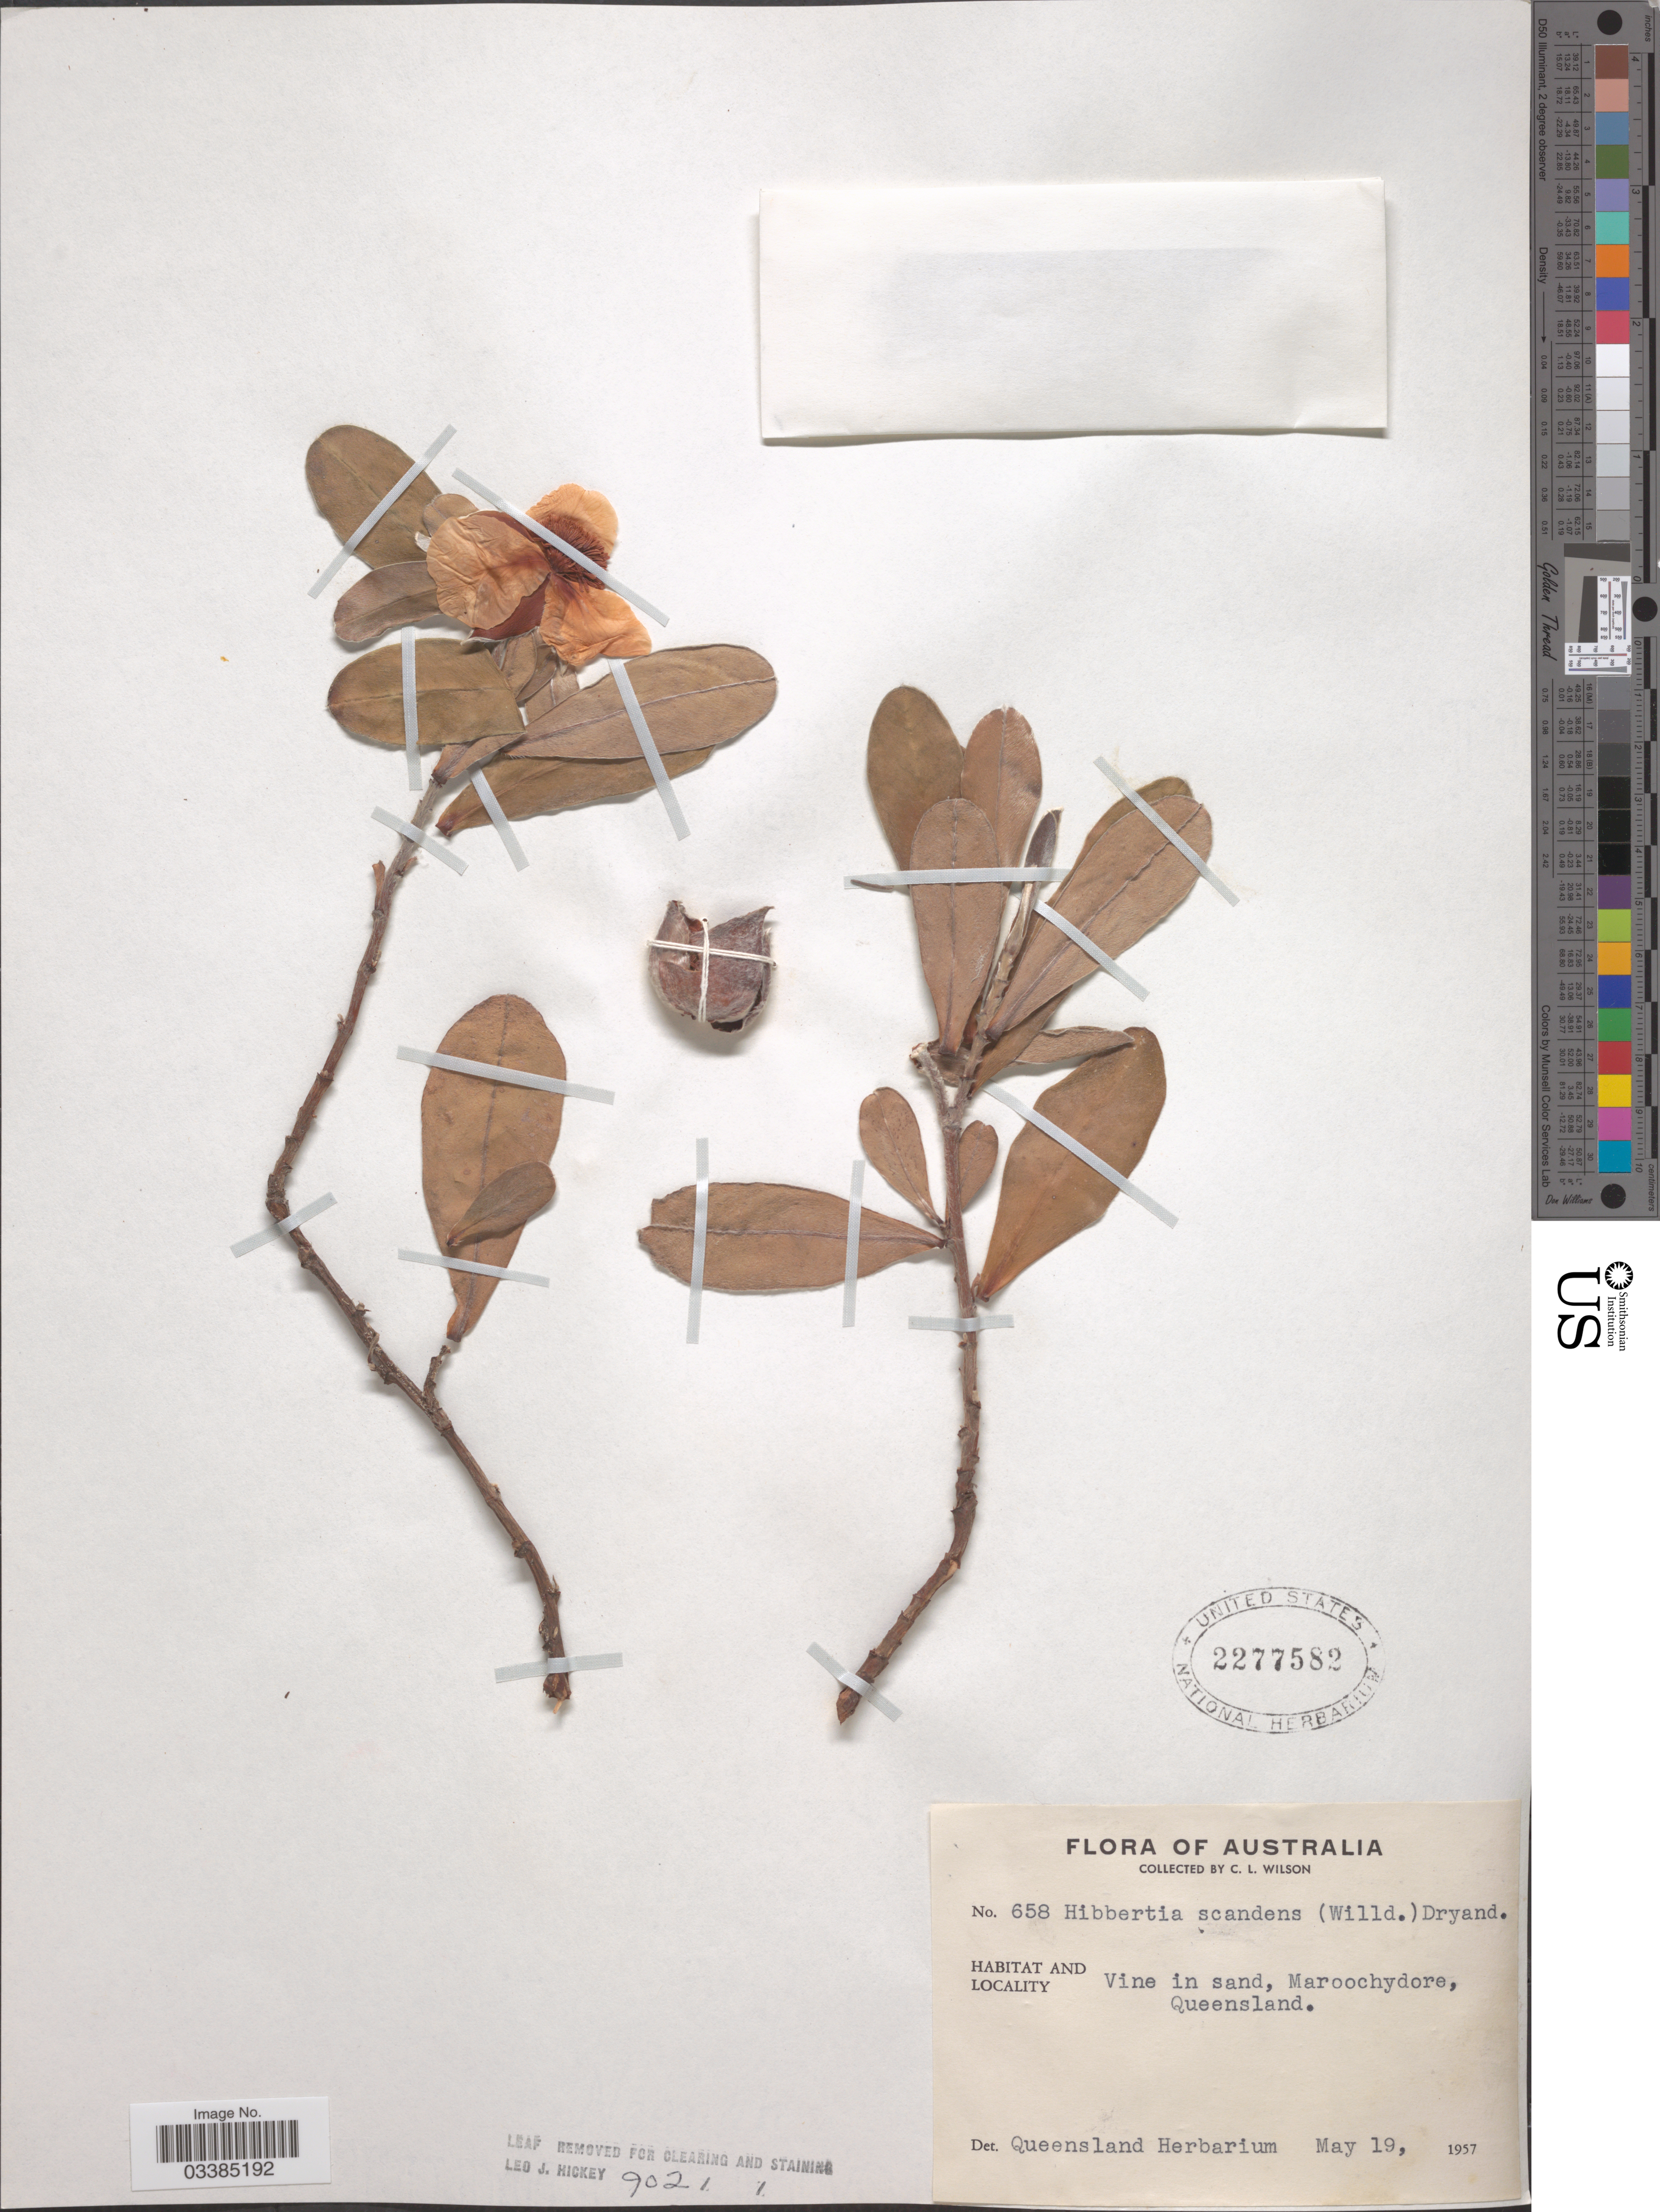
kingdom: Plantae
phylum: Tracheophyta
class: Magnoliopsida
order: Dilleniales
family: Dilleniaceae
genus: Hibbertia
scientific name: Hibbertia scandens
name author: (Willd.) Gilg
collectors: C. L. Wilson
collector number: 658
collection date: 1957-05-19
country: Australia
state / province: Queensland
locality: Maroochydore.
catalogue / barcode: US 2277582